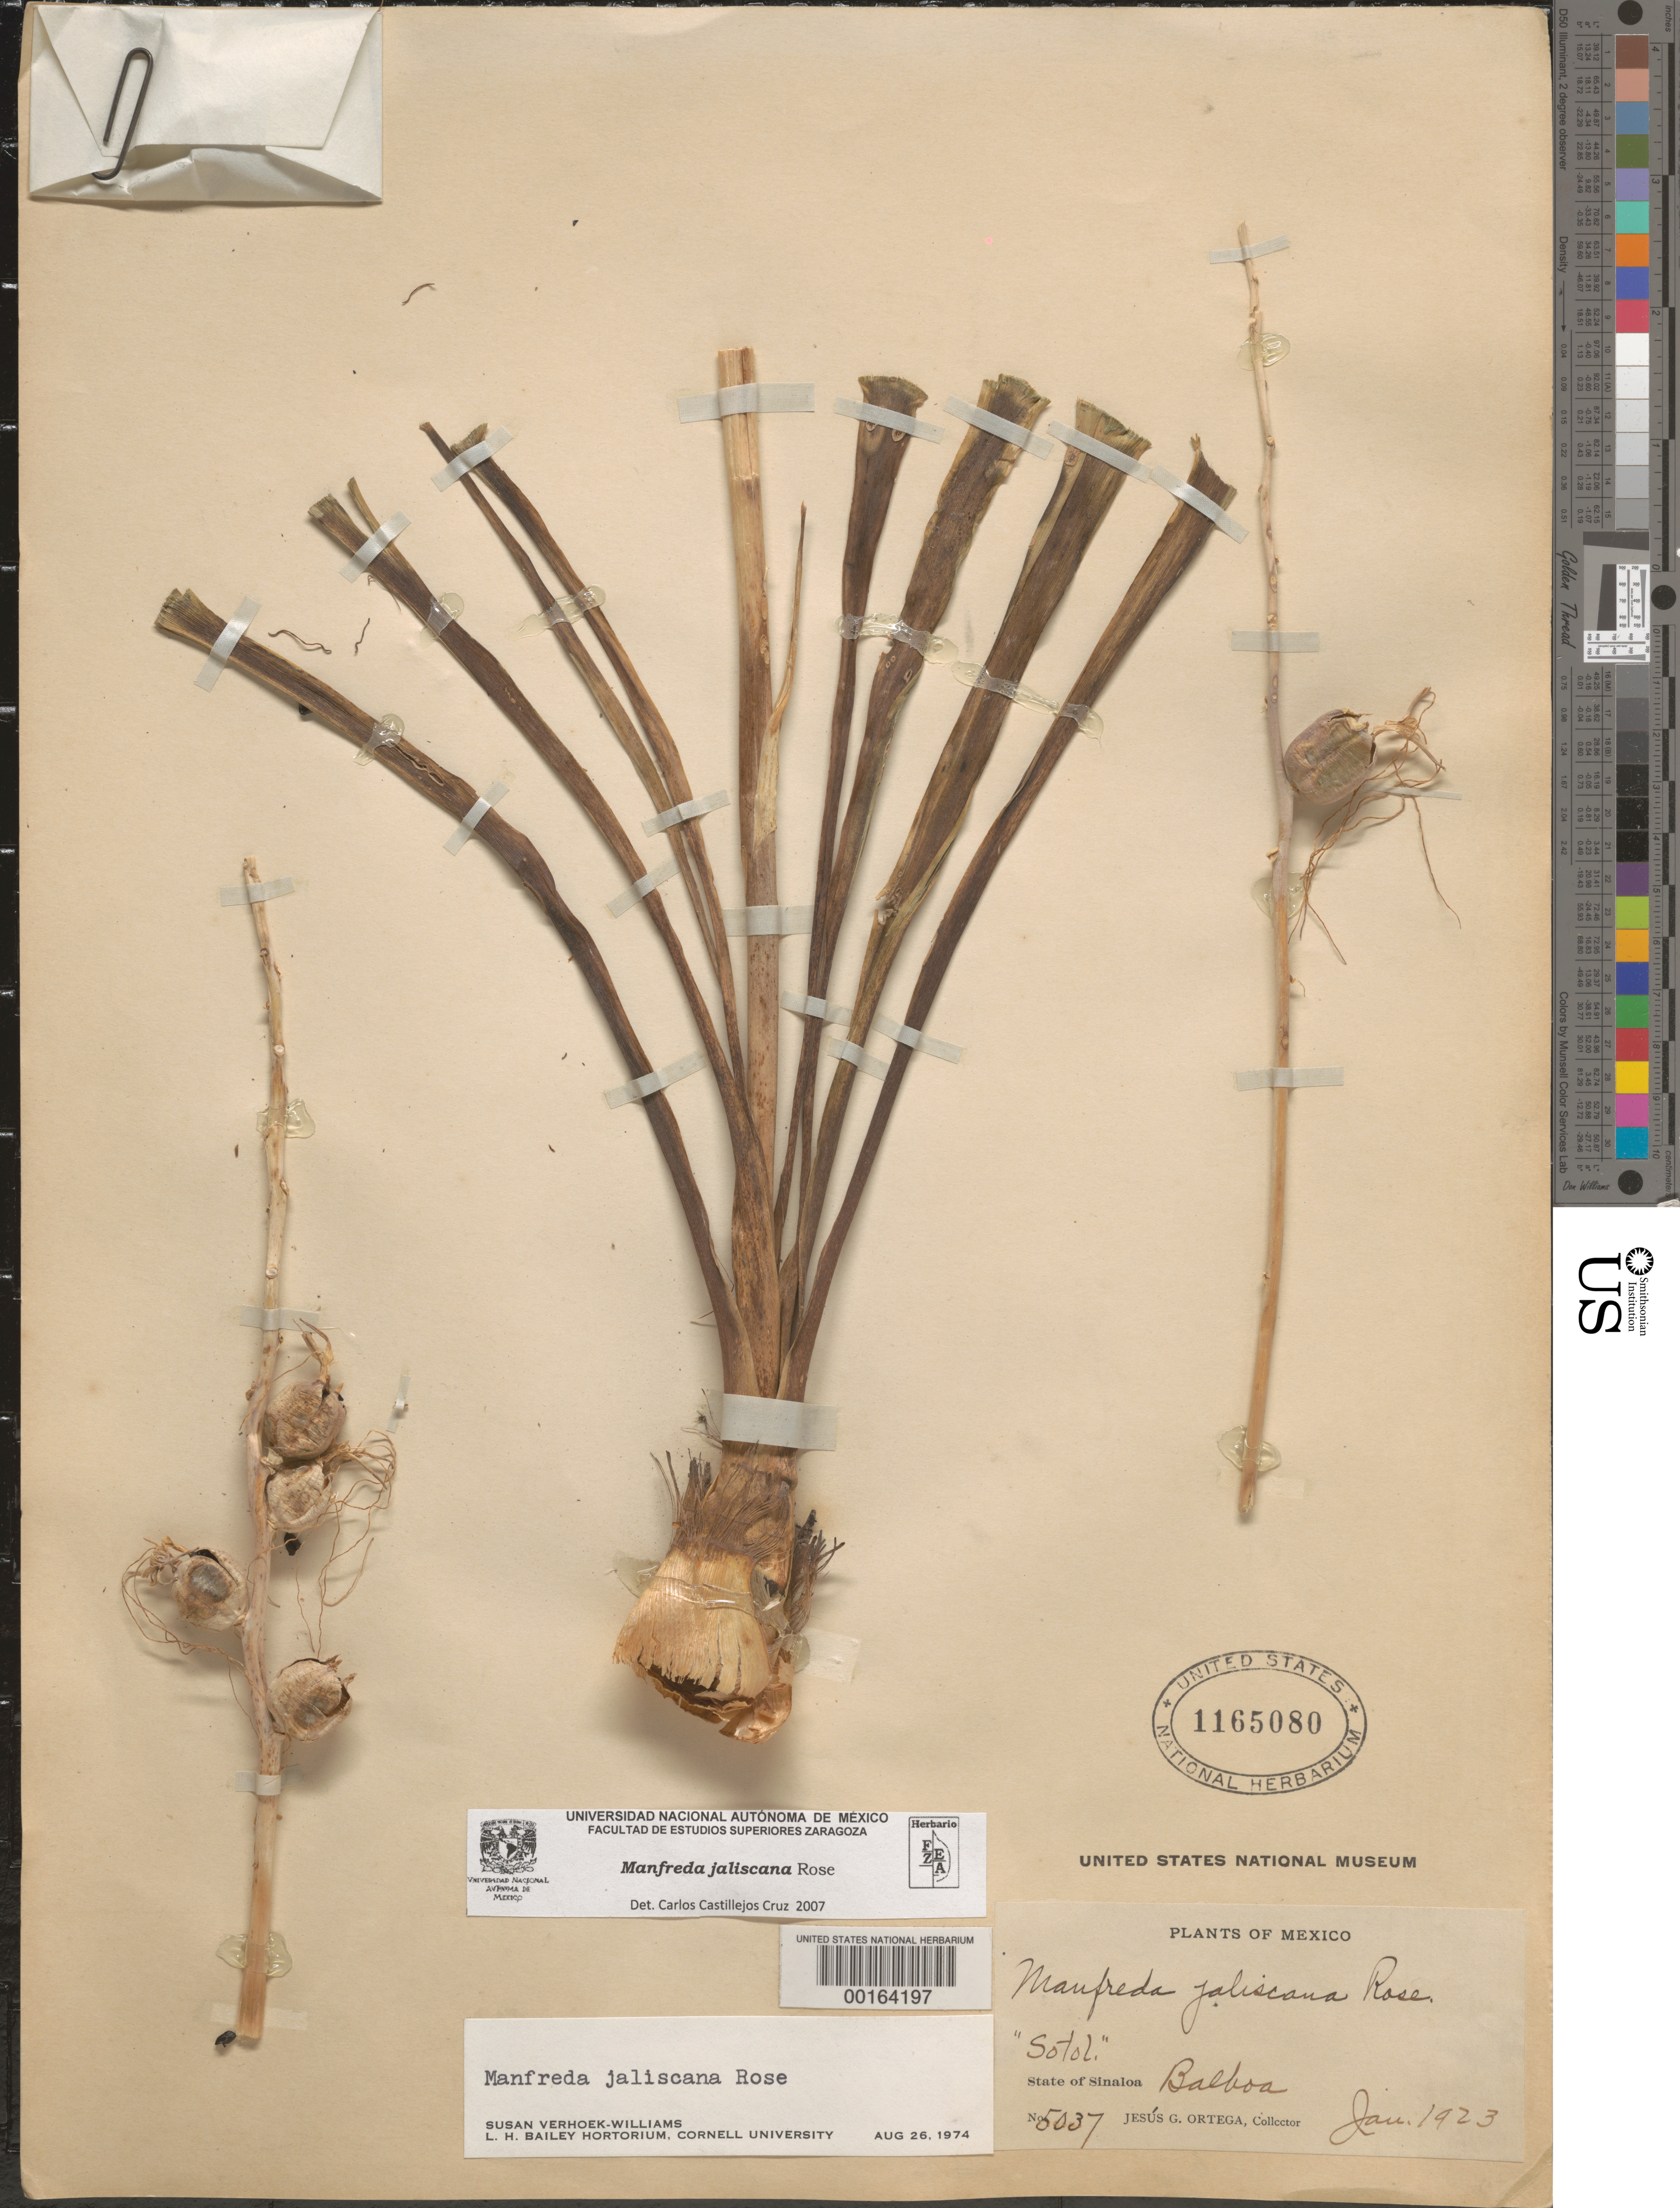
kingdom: Plantae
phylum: Tracheophyta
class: Liliopsida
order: Asparagales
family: Asparagaceae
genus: Manfreda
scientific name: Manfreda jaliscana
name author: Rose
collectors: J. Ortega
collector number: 5037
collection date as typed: Jan 1923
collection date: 1923-01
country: Mexico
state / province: Sinaloa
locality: Balboa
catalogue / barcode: US 1165080